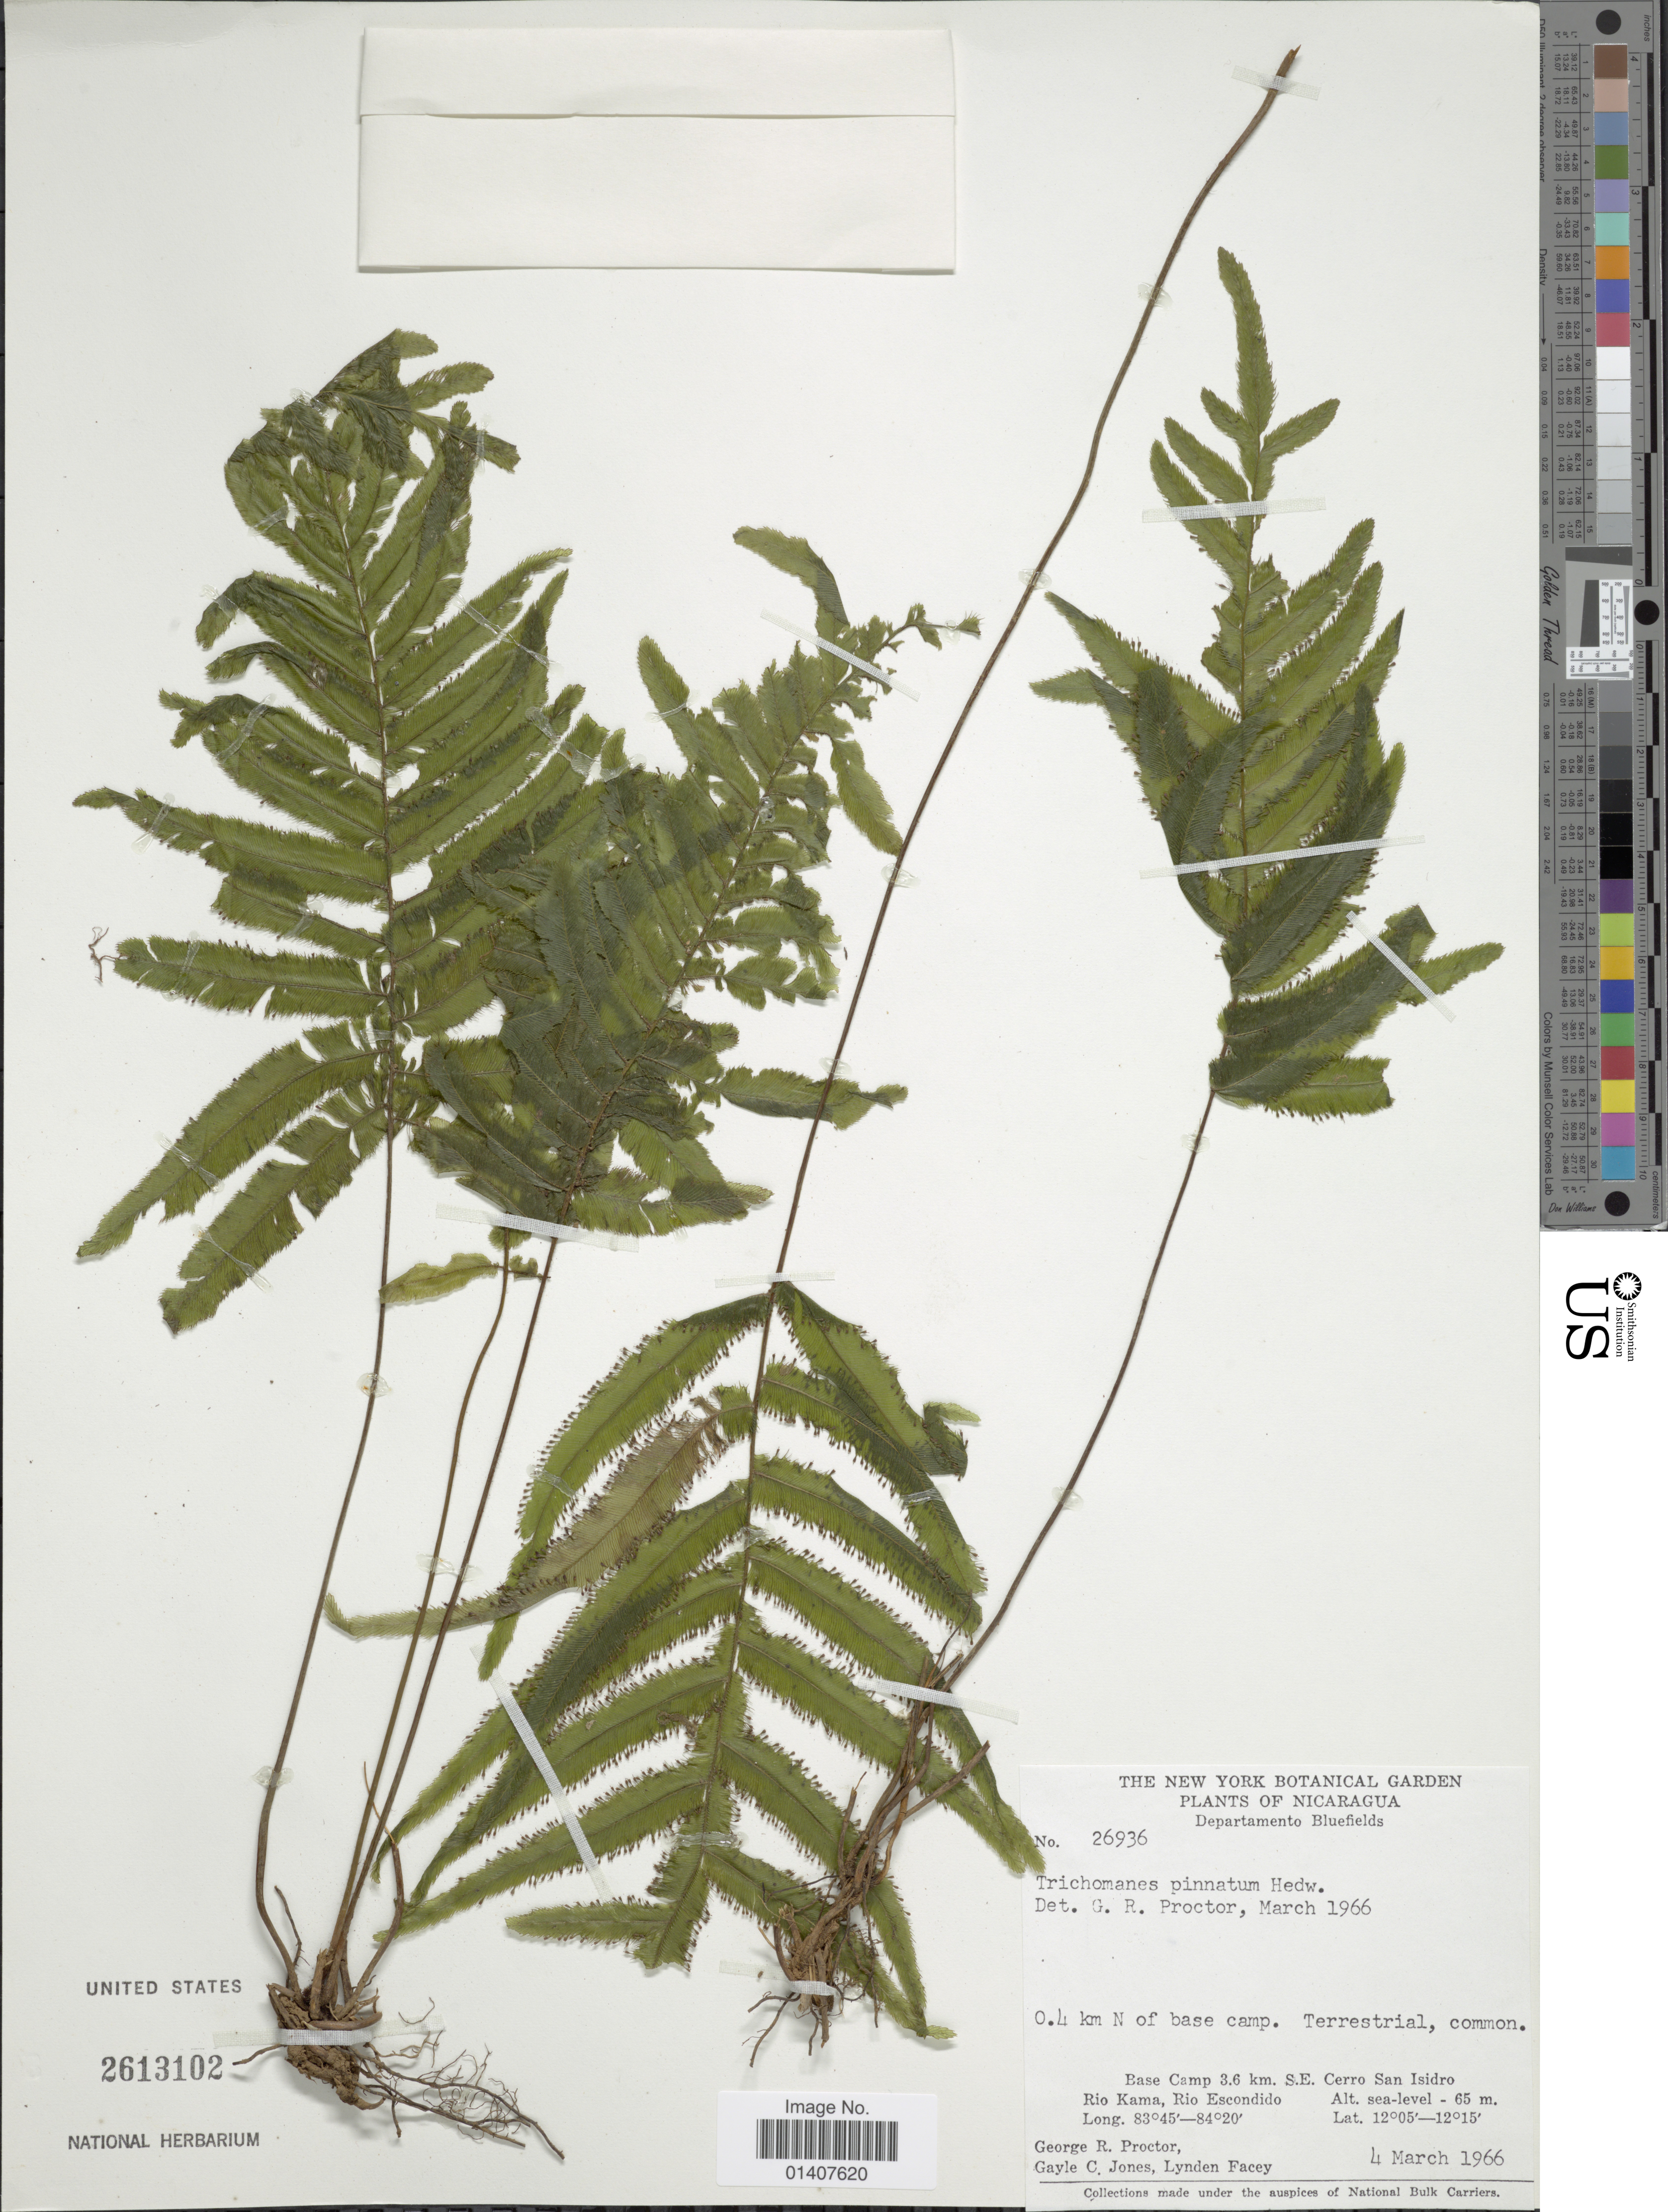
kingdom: Plantae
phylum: Tracheophyta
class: Polypodiopsida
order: Hymenophyllales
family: Hymenophyllaceae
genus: Trichomanes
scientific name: Trichomanes pinnatum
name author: Hedw.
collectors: G. R. Proctor, G. C. Jones & L. Facey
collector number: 26936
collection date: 1966-03-04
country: Nicaragua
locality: Departamento Bluefields, 0.4 km N of base camp, Base camp 3.6 km S.E. Cerro San Isidro, Rio Kama, Rio Escondido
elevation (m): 65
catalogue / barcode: US 2613102